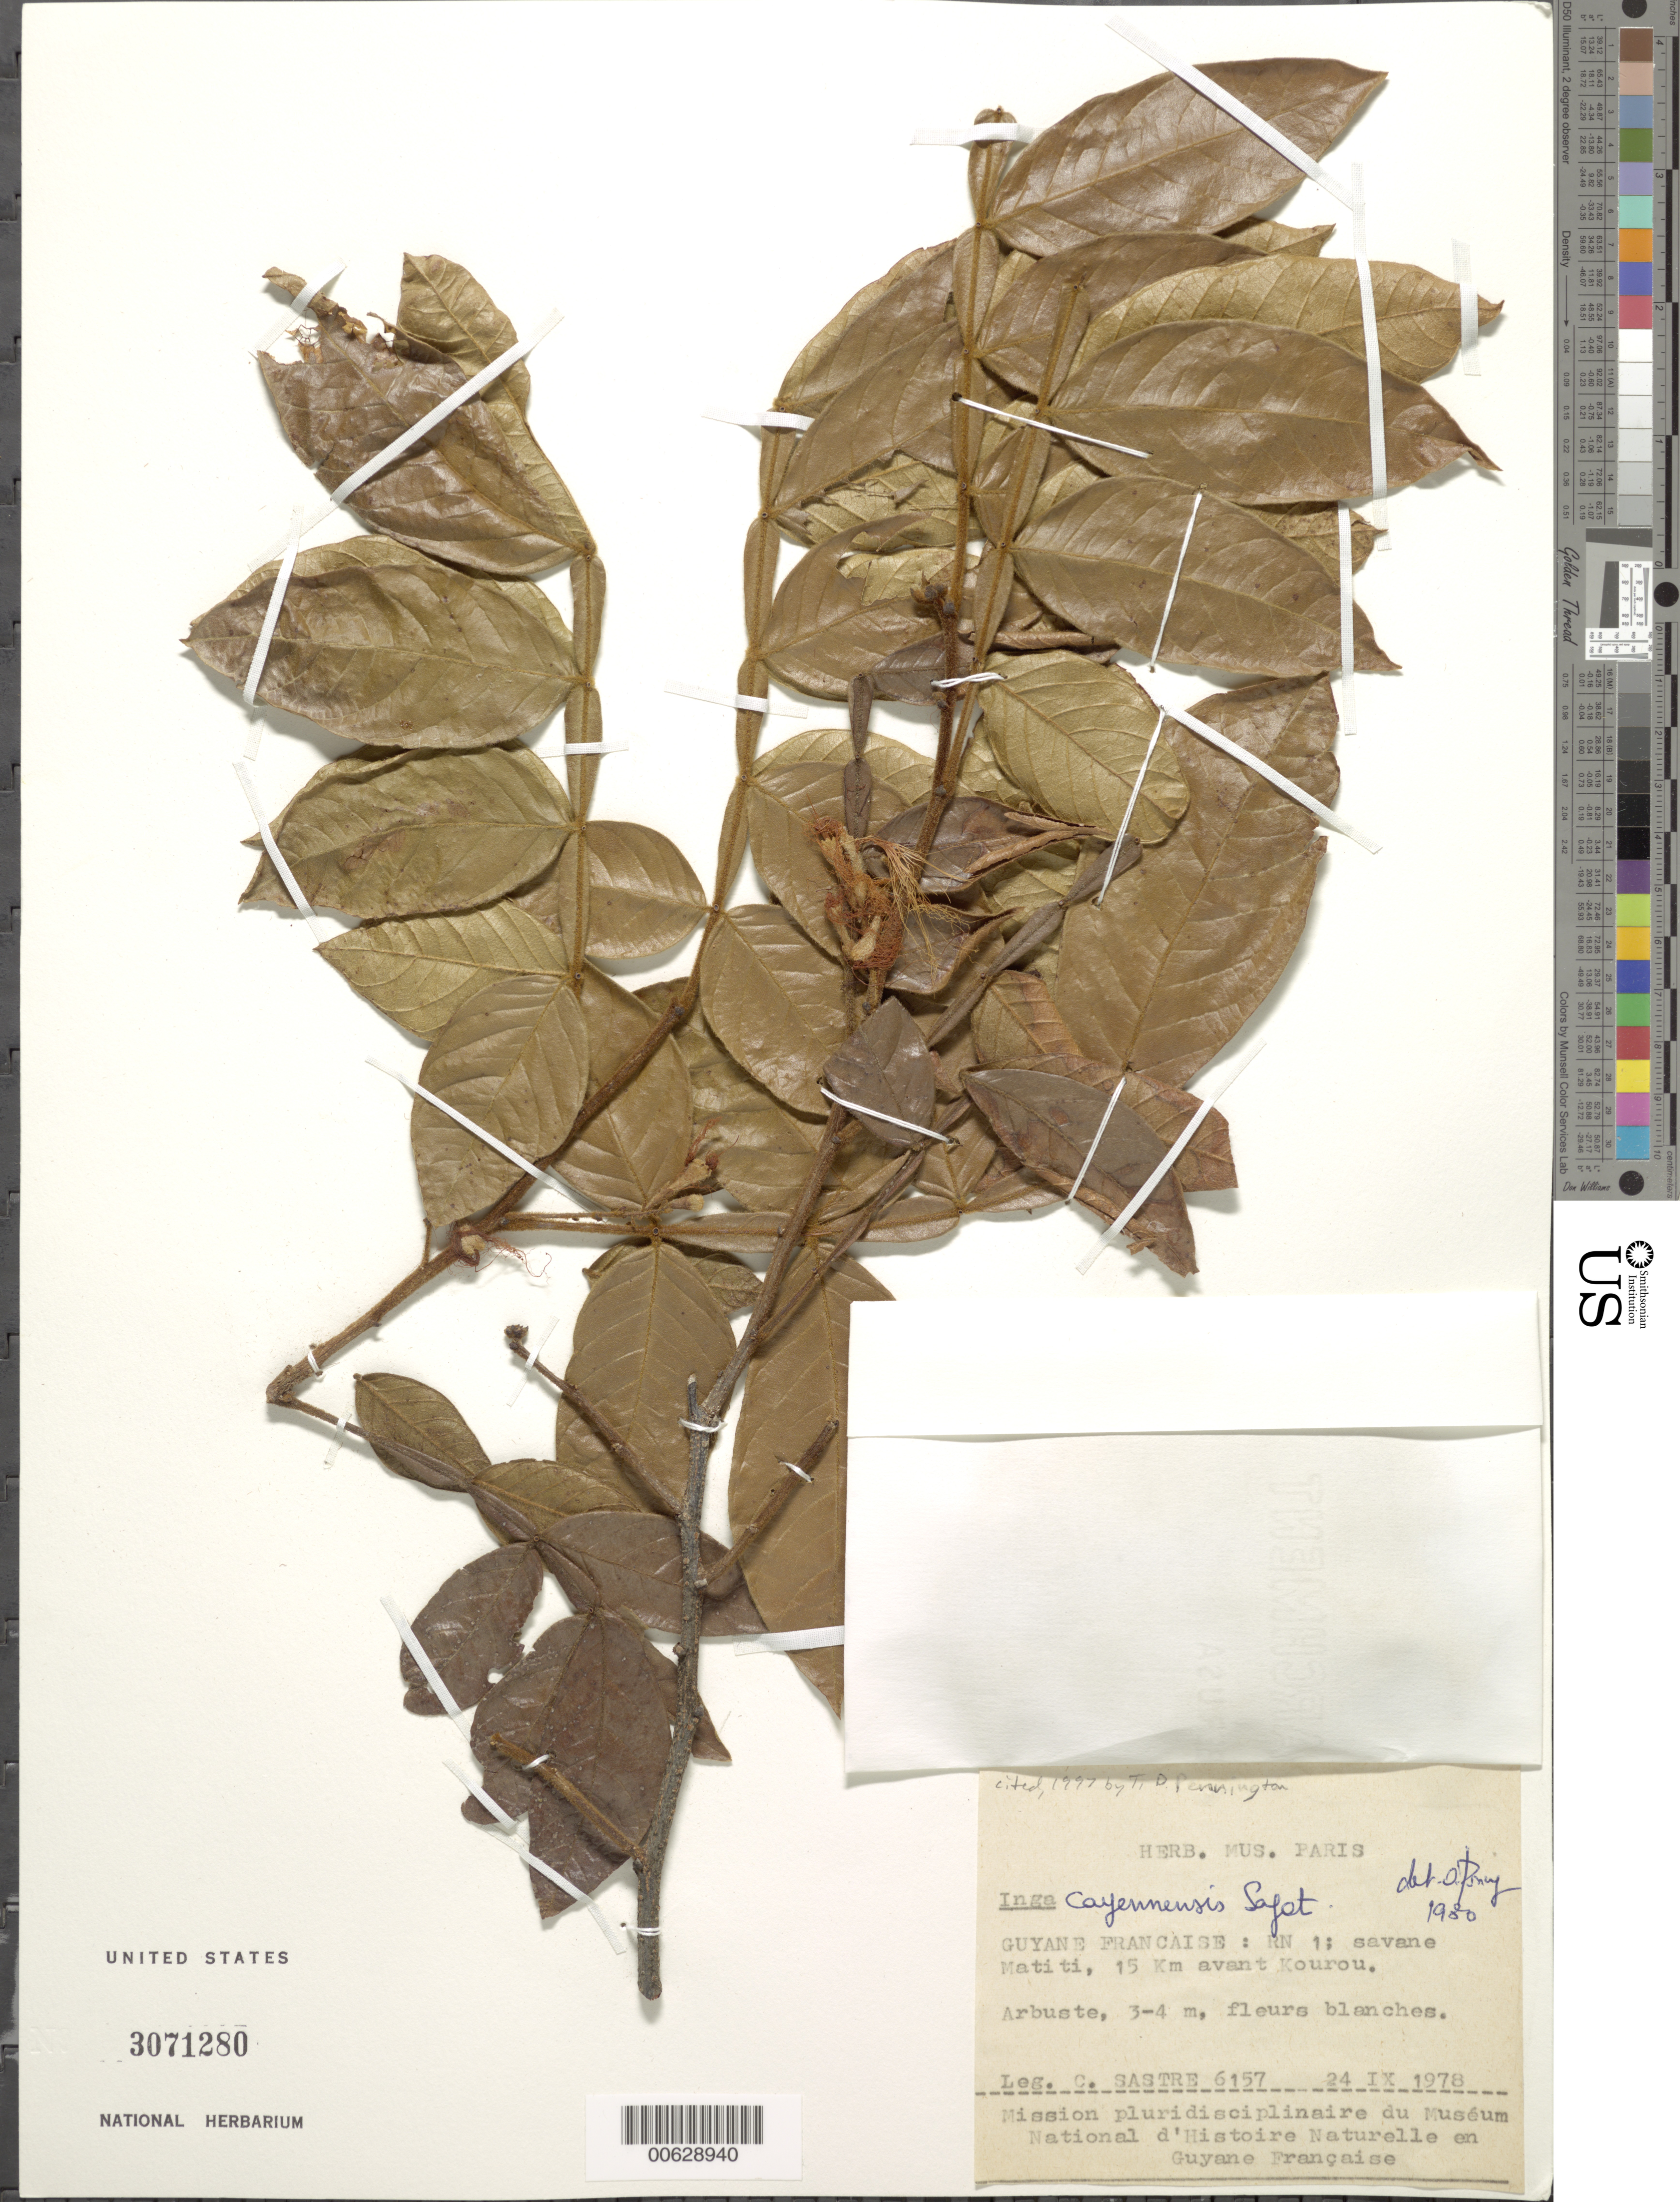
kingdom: Plantae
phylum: Tracheophyta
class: Magnoliopsida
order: Fabales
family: Fabaceae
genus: Inga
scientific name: Inga cayennensis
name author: Sagot ex Benth.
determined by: Poncy, O.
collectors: C. H. L. Sastre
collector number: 6157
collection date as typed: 24-Sep-78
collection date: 1978-09-24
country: French Guiana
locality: Kourou, 15 km from, RN 1, Savane Matiti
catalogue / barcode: US 3071280